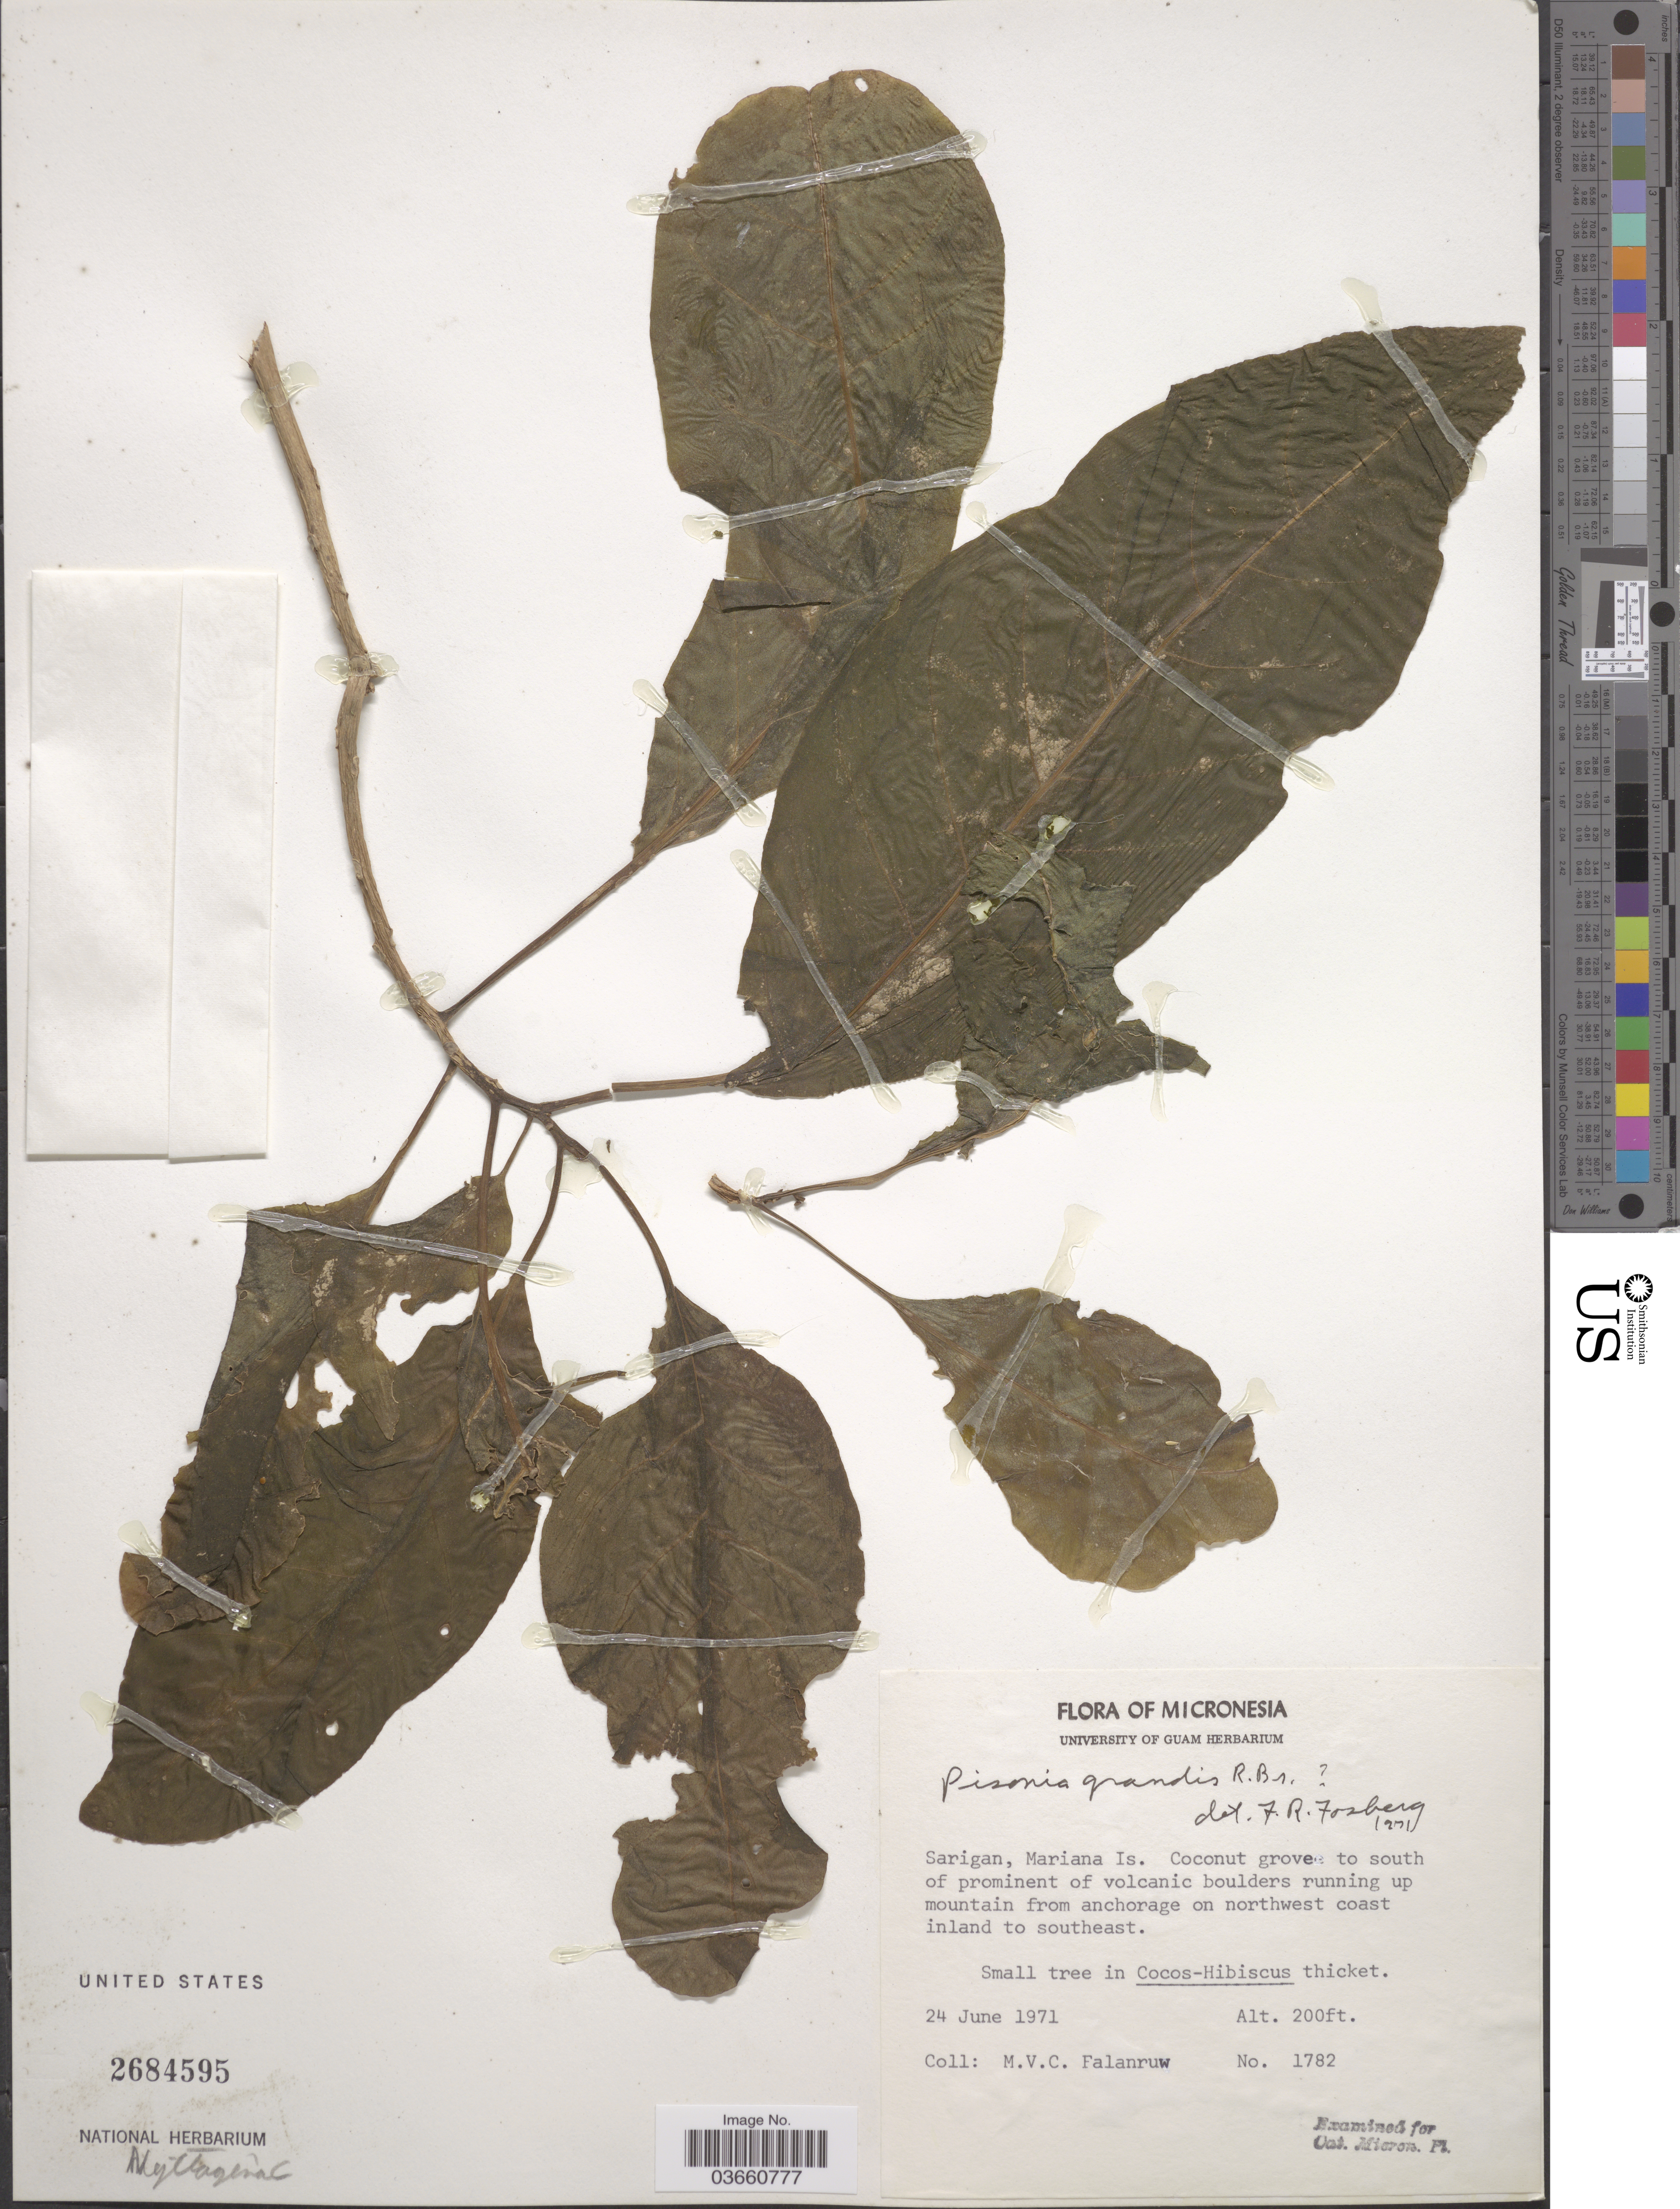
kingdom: Plantae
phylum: Tracheophyta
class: Magnoliopsida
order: Caryophyllales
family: Nyctaginaceae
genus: Pisonia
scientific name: Pisonia grandis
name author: R. Br.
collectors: M. V. Falanruw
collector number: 1782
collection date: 1971-06-24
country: Northern Mariana Islands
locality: Micronesia. Sarigan, Mariana Is.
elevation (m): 61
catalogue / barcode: US 2684595